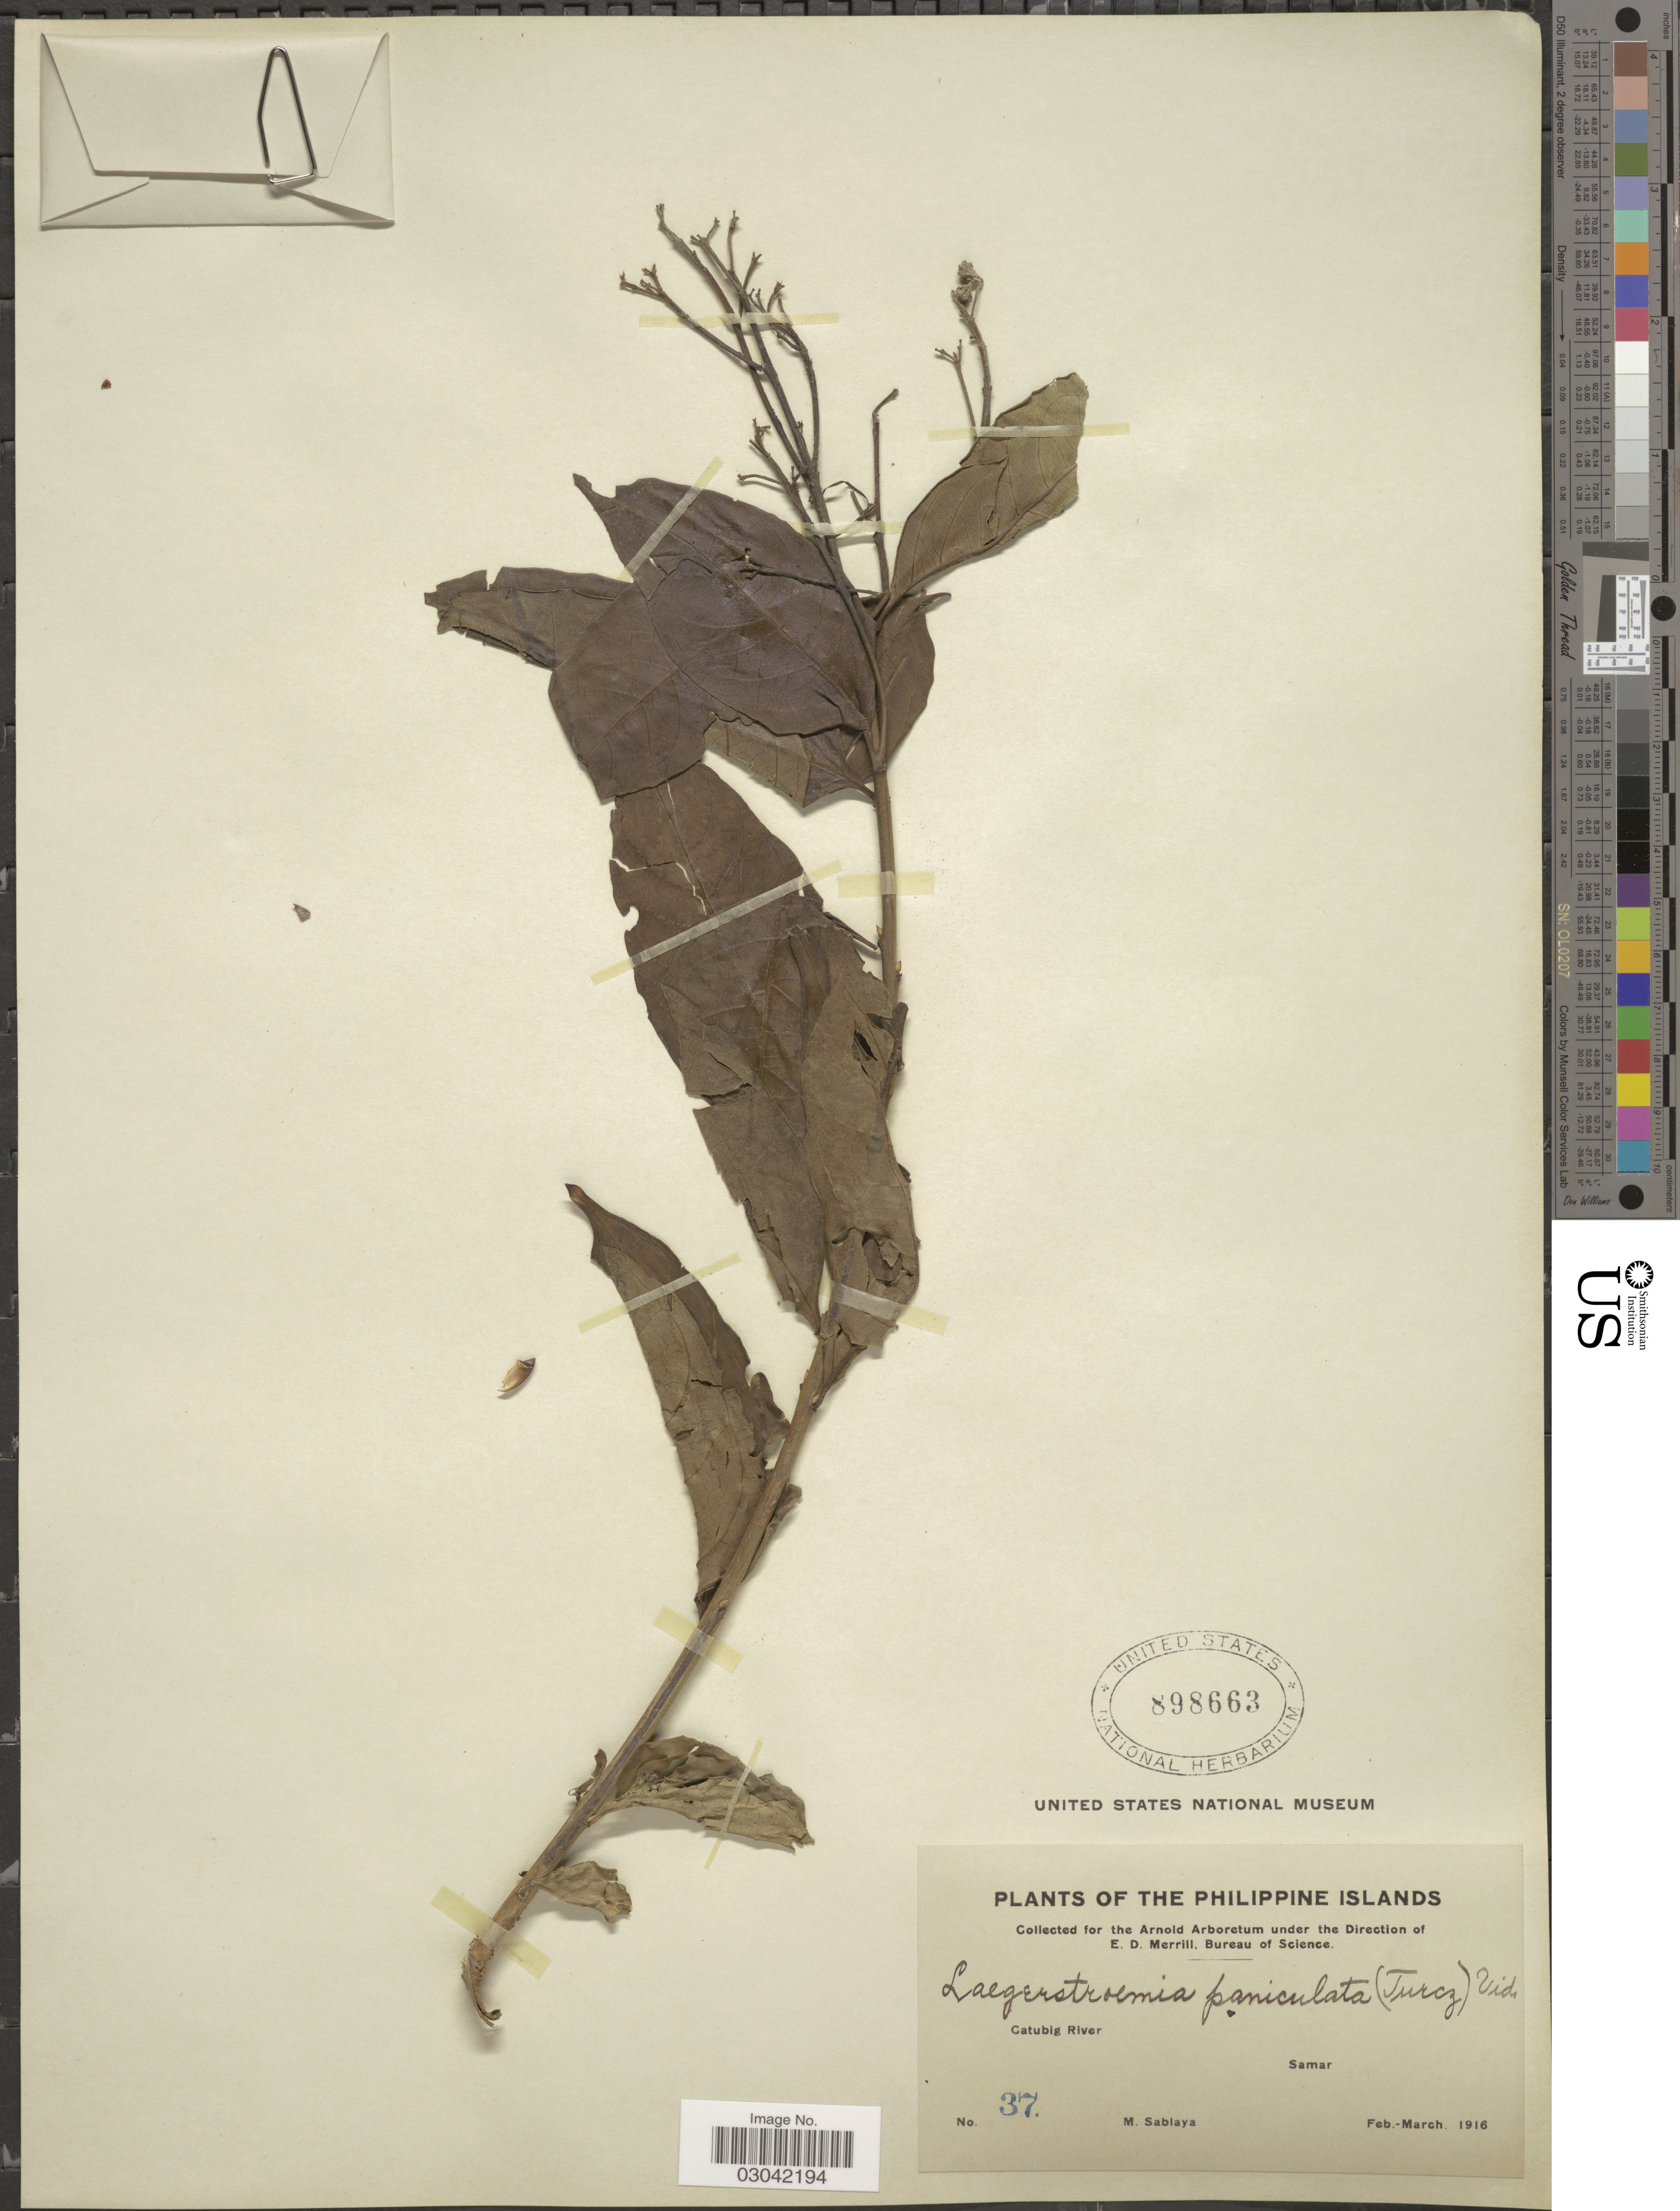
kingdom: Plantae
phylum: Tracheophyta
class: Magnoliopsida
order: Myrtales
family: Lythraceae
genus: Lagerstroemia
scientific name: Lagerstroemia paniculata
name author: (Turcz.) S. Vidal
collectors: M. Sablaya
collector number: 37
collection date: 1916-02/1916-03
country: Philippines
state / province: Eastern Visayas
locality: Catubig River, Samar.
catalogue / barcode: US 898663